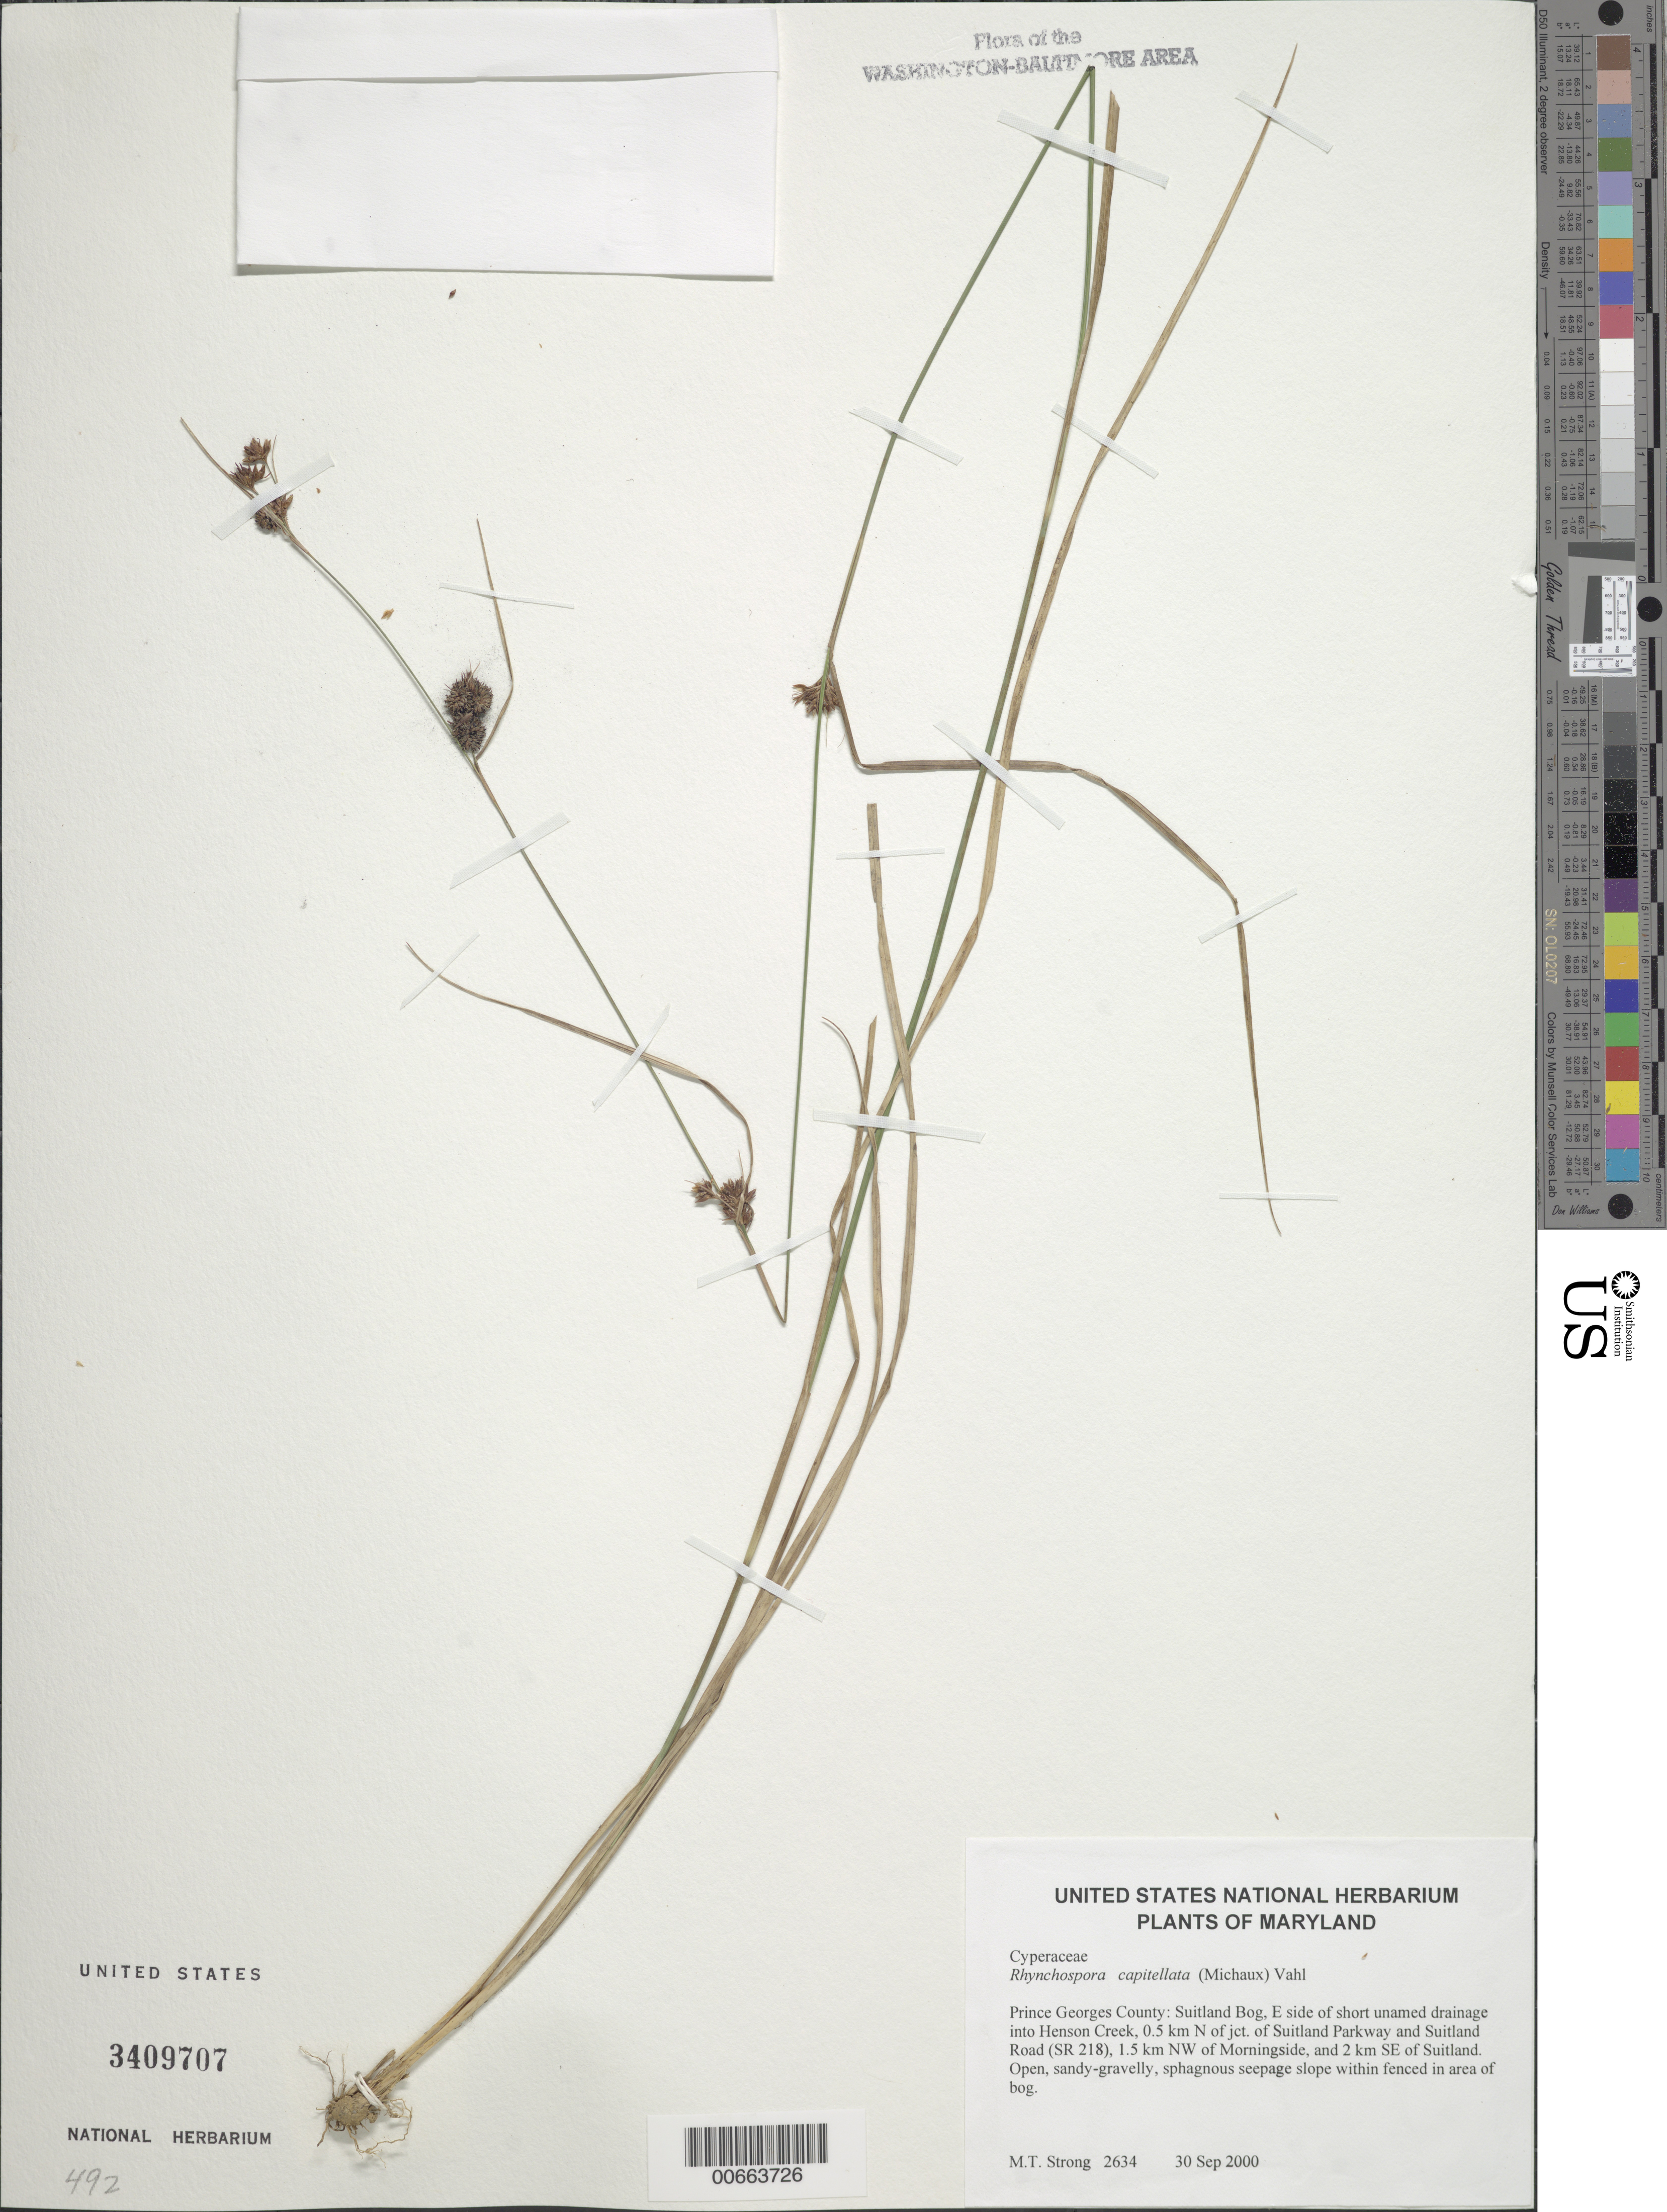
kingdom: Plantae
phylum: Tracheophyta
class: Liliopsida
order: Poales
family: Cyperaceae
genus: Rhynchospora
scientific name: Rhynchospora capitellata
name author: (Michx.) Vahl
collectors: M. T. Strong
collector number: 2634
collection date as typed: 30 Sep 2000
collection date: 2000-09-30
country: United States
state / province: Maryland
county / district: Prince George's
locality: Suitland Bog, E side of short unamed drainage into Henson Creek, 0.5 km N of jct. of Suitland Parkway and Suitland Road (SR 218), 1.5 km NW of Morningside, and 2 km SE of Suitland.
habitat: Open, gravelly, sphagnous seepage slope within fenced in area of bog.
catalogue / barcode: US 3409707